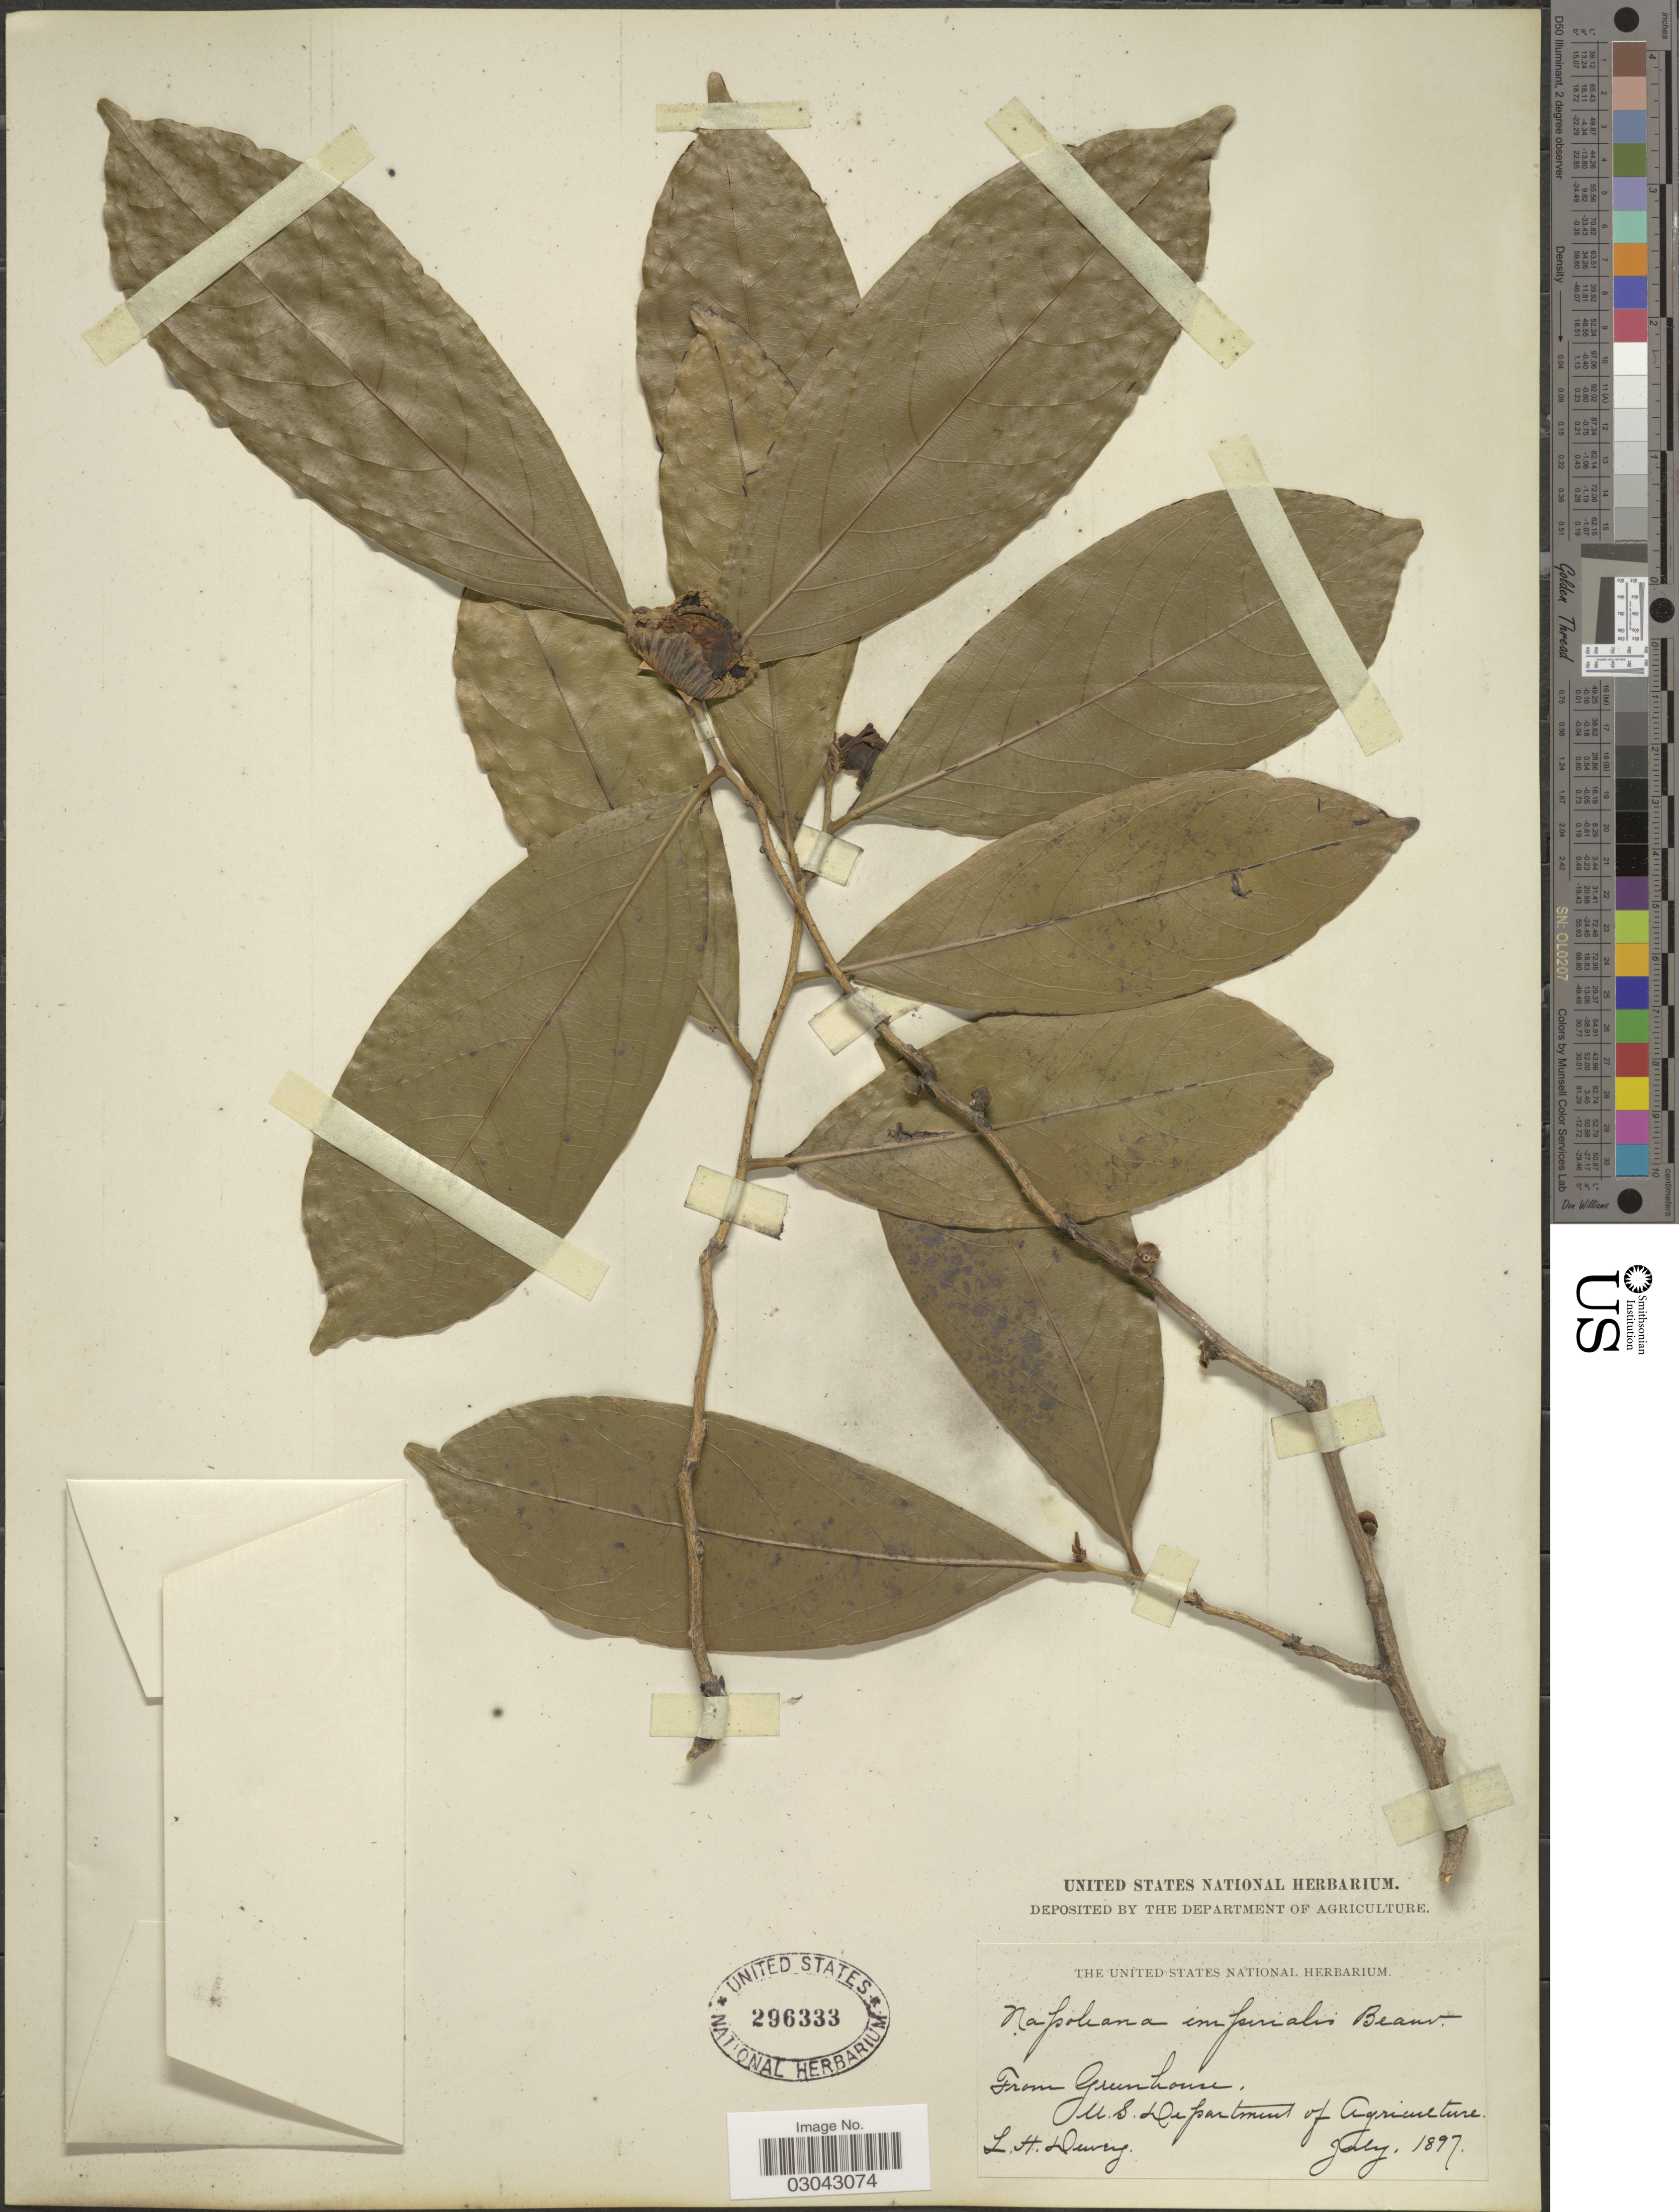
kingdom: Plantae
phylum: Tracheophyta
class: Magnoliopsida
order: Ericales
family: Lecythidaceae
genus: Napoleonaea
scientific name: Napoleonaea imperialis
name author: P. Beauv.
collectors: L. H. Dewey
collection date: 1897-07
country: United States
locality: From Greenhouse, U.S. Department of Agriculture.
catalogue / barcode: US 296333